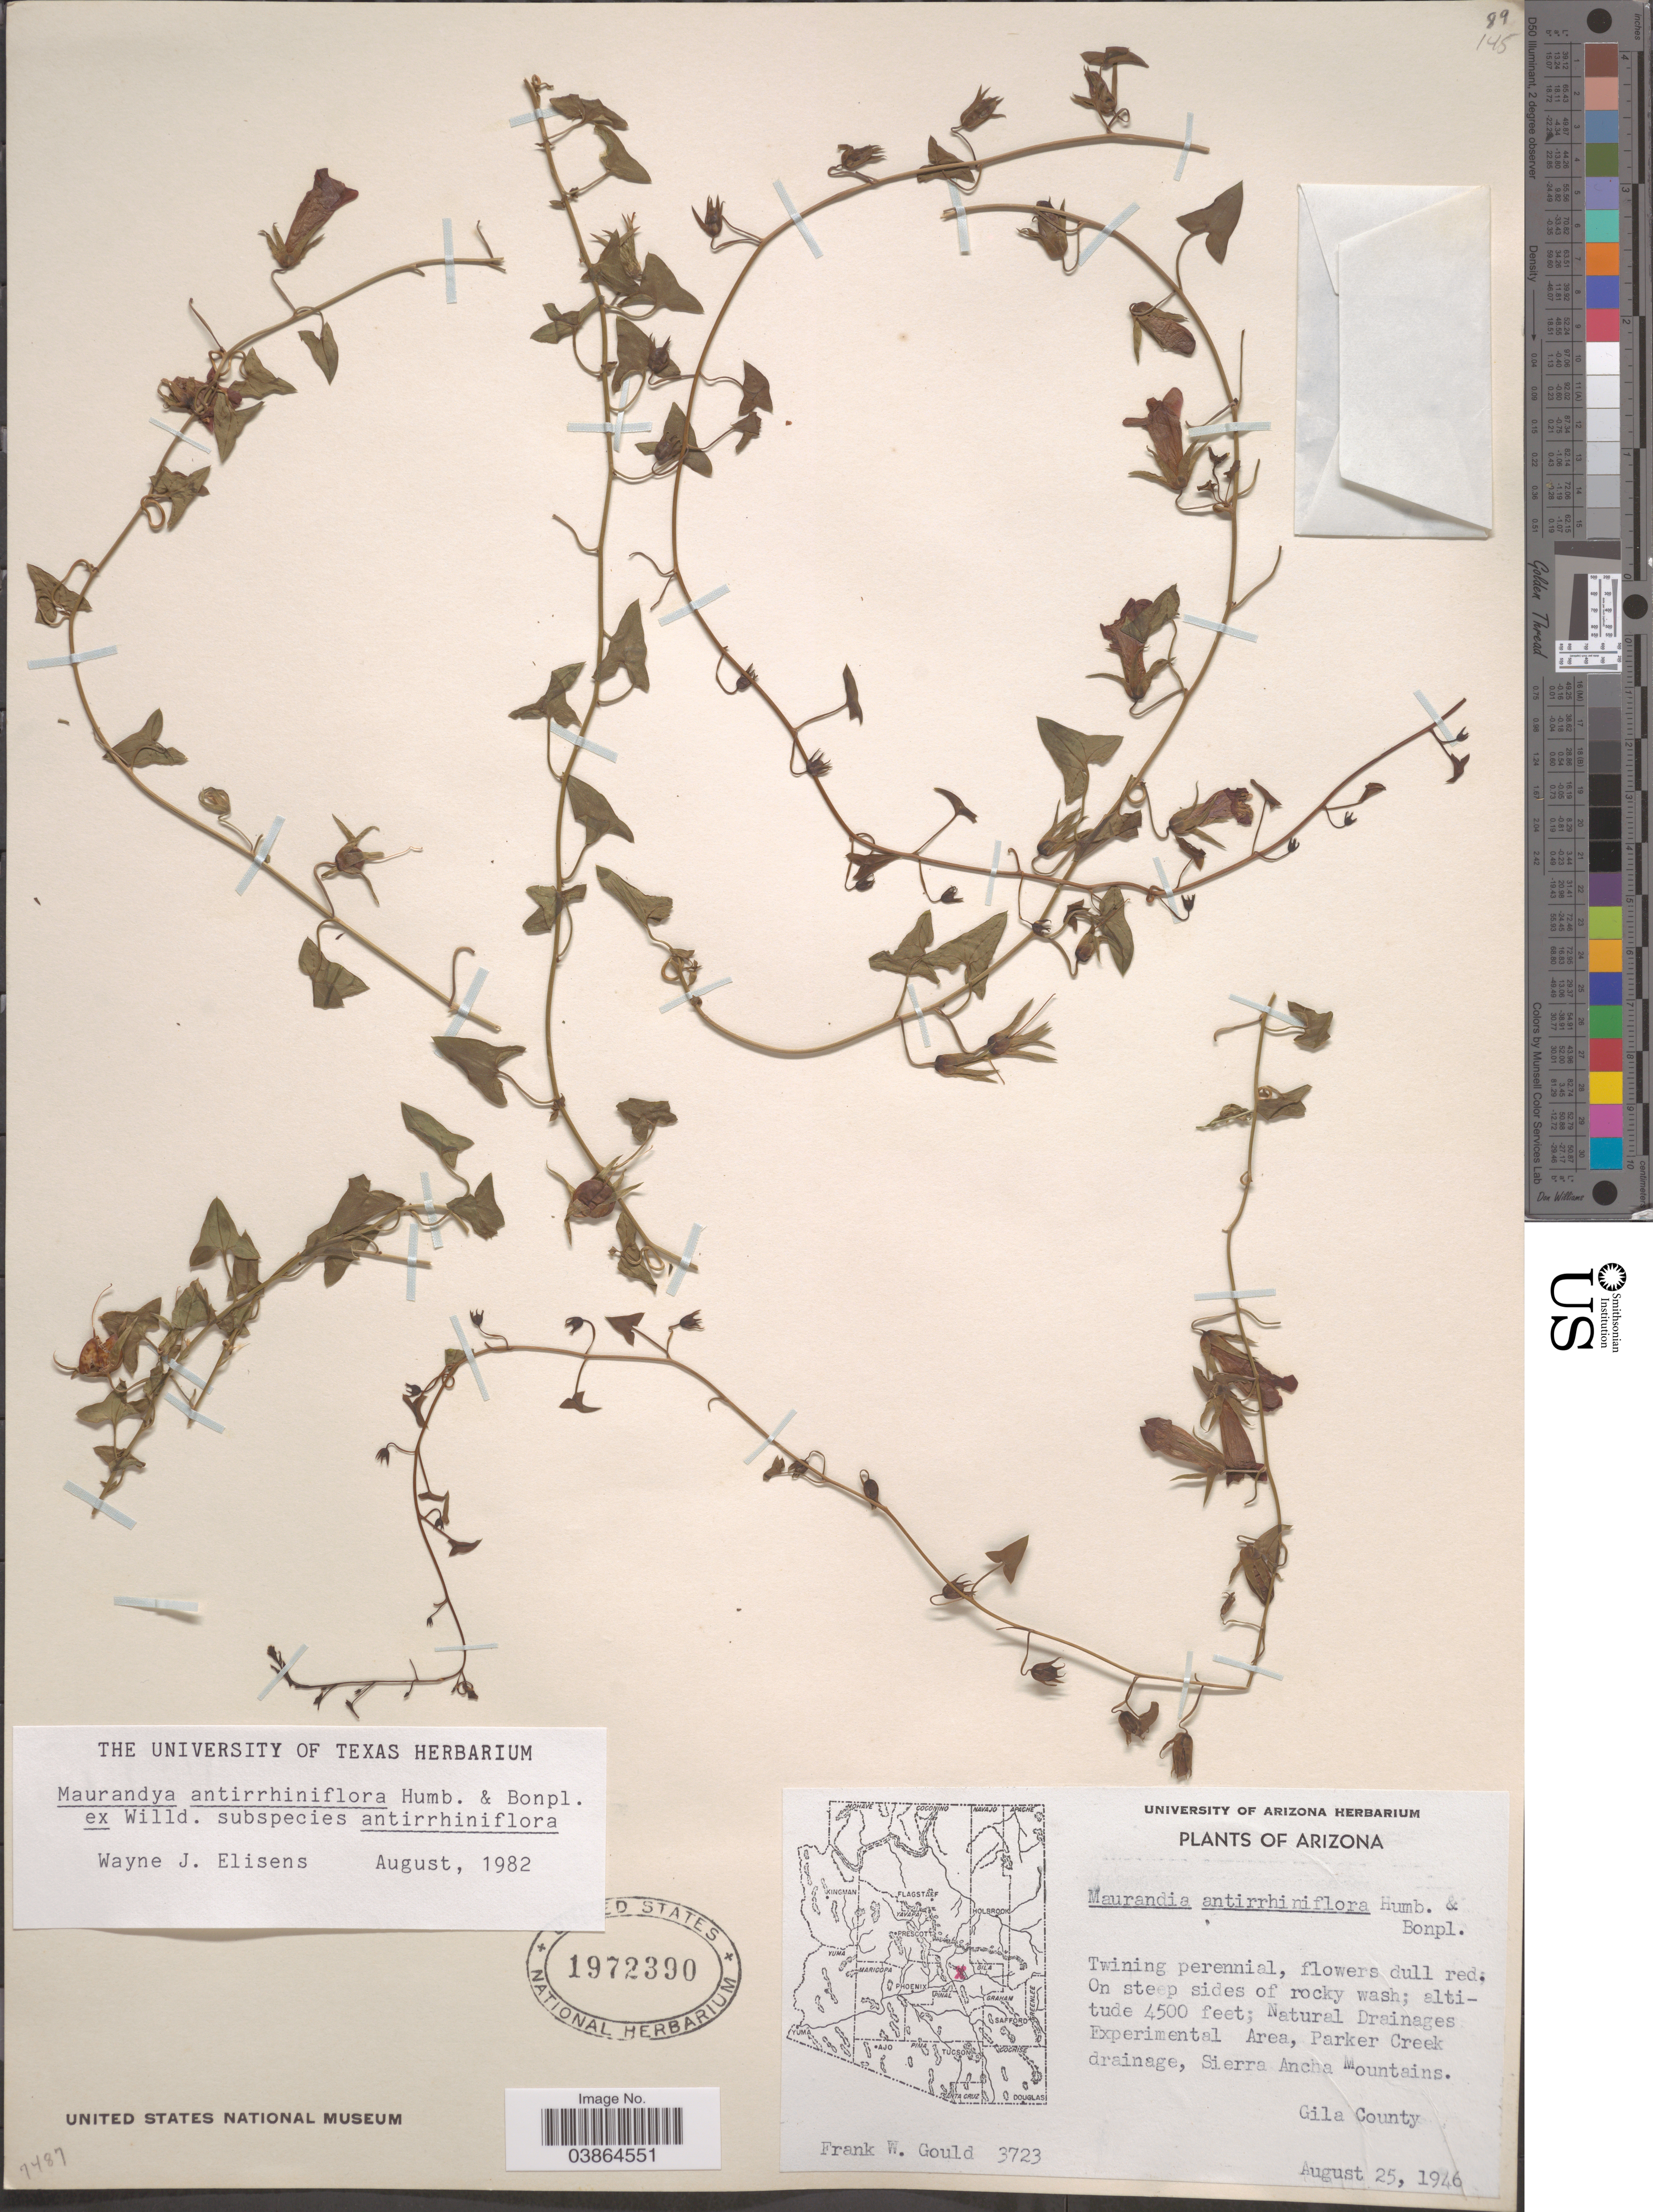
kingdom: Plantae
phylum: Tracheophyta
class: Magnoliopsida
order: Lamiales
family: Plantaginaceae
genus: Maurandya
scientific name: Maurandya antirrhiniflora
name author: Humb. & Bonpl. ex Willd.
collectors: F. W. Gould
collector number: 3723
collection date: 1946-08-25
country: United States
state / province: Arizona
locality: Natural Drainages Experimental Areea, Parker Creek drainage, Sierra Ancha Mountains. Gila County.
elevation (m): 1372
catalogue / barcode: US 1972390